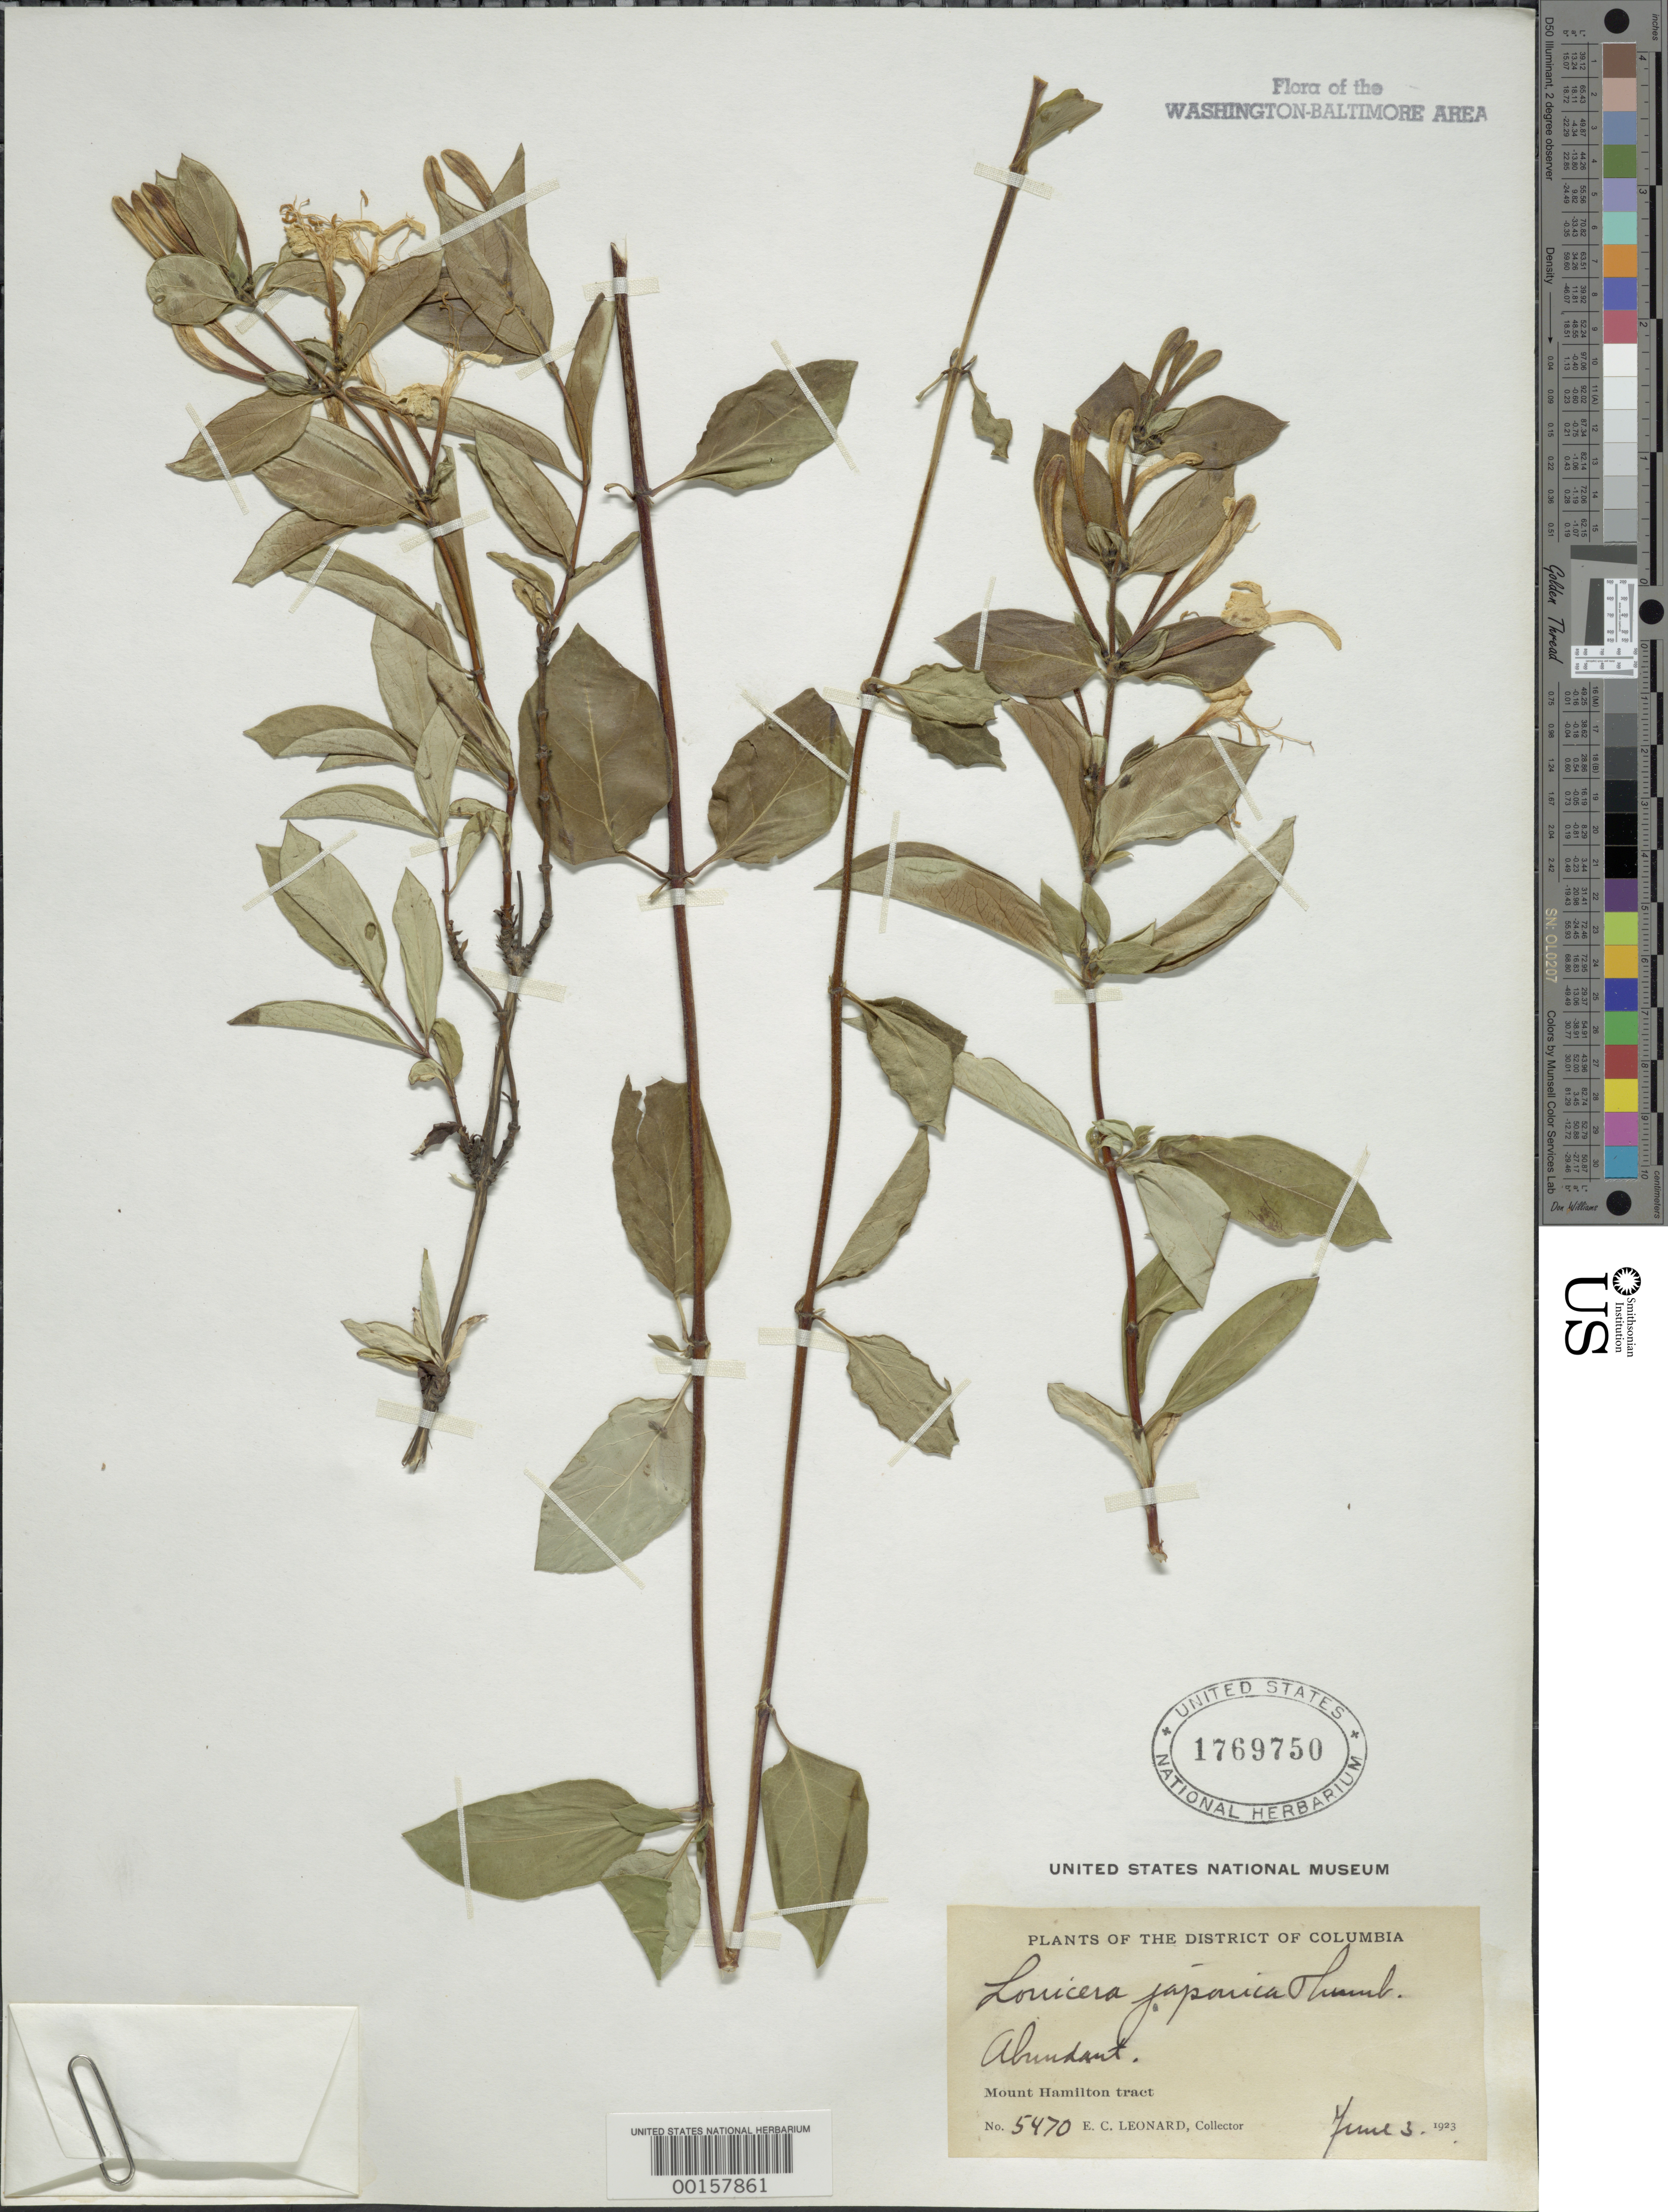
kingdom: Plantae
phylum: Tracheophyta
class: Magnoliopsida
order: Dipsacales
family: Caprifoliaceae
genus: Lonicera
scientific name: Lonicera japonica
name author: Thunb.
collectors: E. C. Leonard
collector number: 5470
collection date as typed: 03 Jun 1923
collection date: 1923-06-03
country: United States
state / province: District of Columbia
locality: Mount Hamilton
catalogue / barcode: US 176750